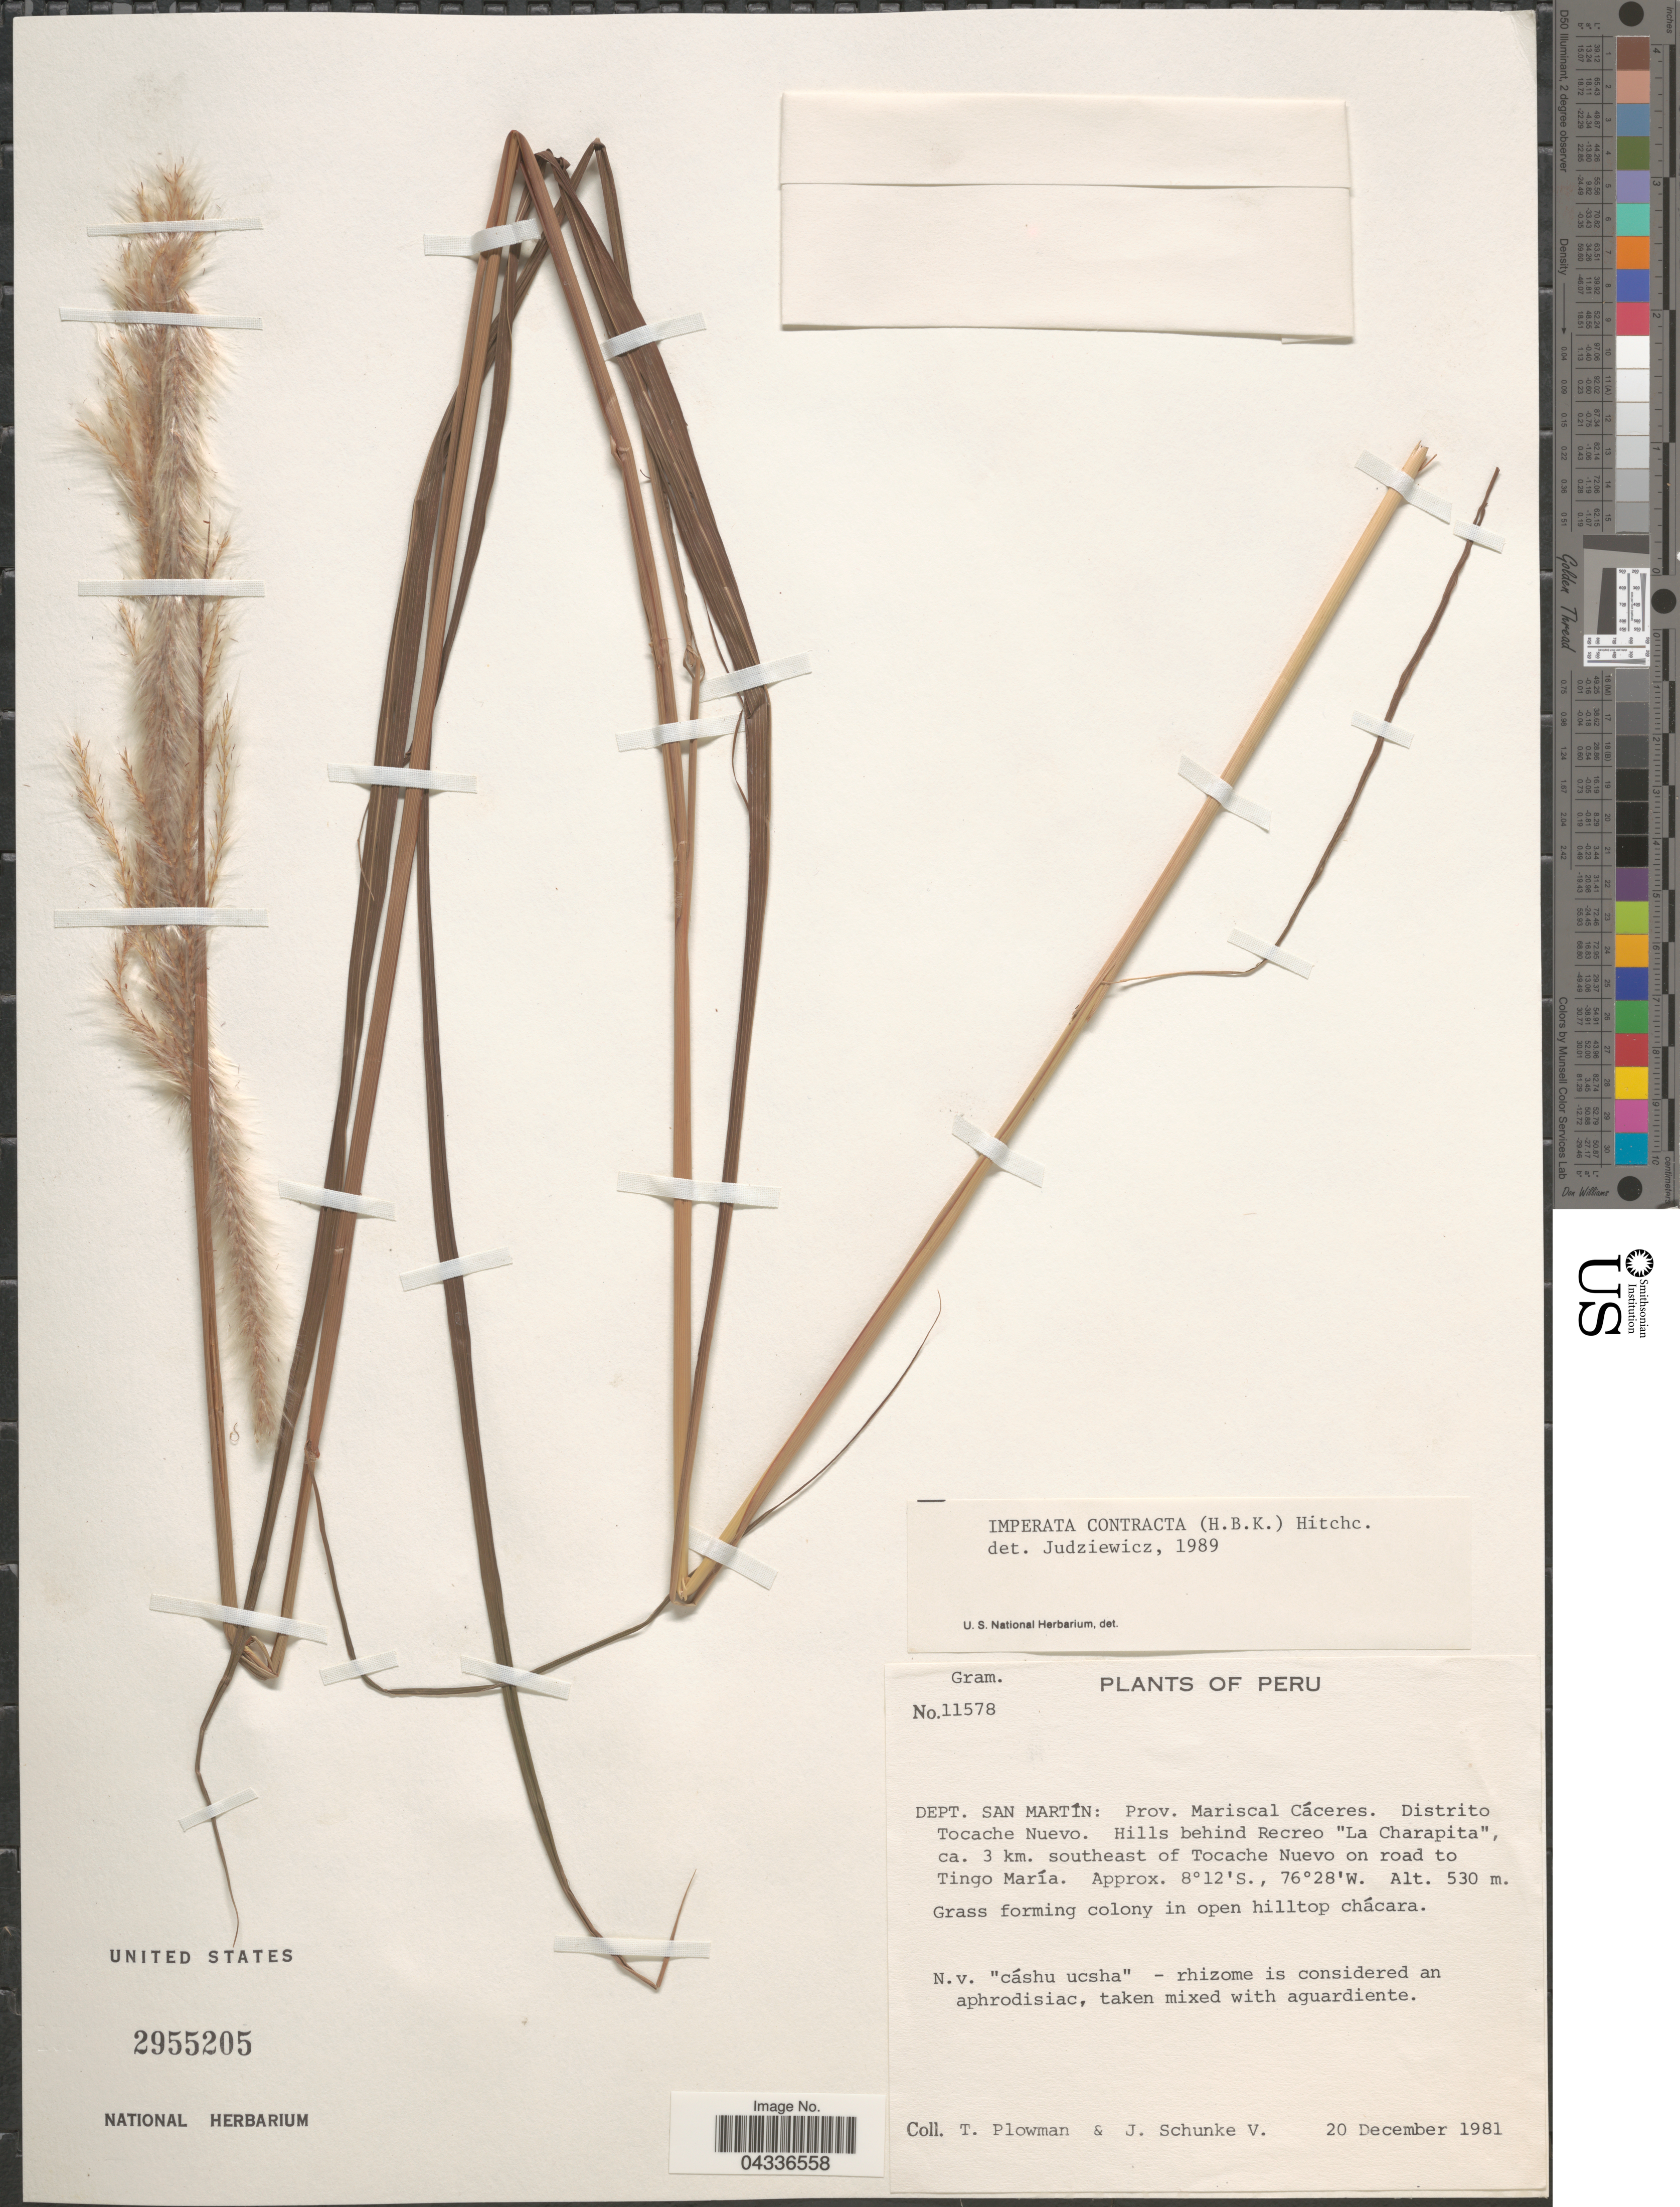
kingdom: Plantae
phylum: Tracheophyta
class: Liliopsida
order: Poales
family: Poaceae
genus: Imperata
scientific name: Imperata contracta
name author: (Kunth) Hitchc.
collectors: T. Plowman & J. Schunke Vigo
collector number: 11578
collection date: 1981-12-20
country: Peru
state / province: San Martín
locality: Dept. San Martín: Prov. Mariscal Cáceres. Distrito Tocache Nuevo. Hills behind Recreo "La Charapita", ca. 3 km. southeast of Tocache Nuevo on road to Tingo María.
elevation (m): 530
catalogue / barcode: US 2955205